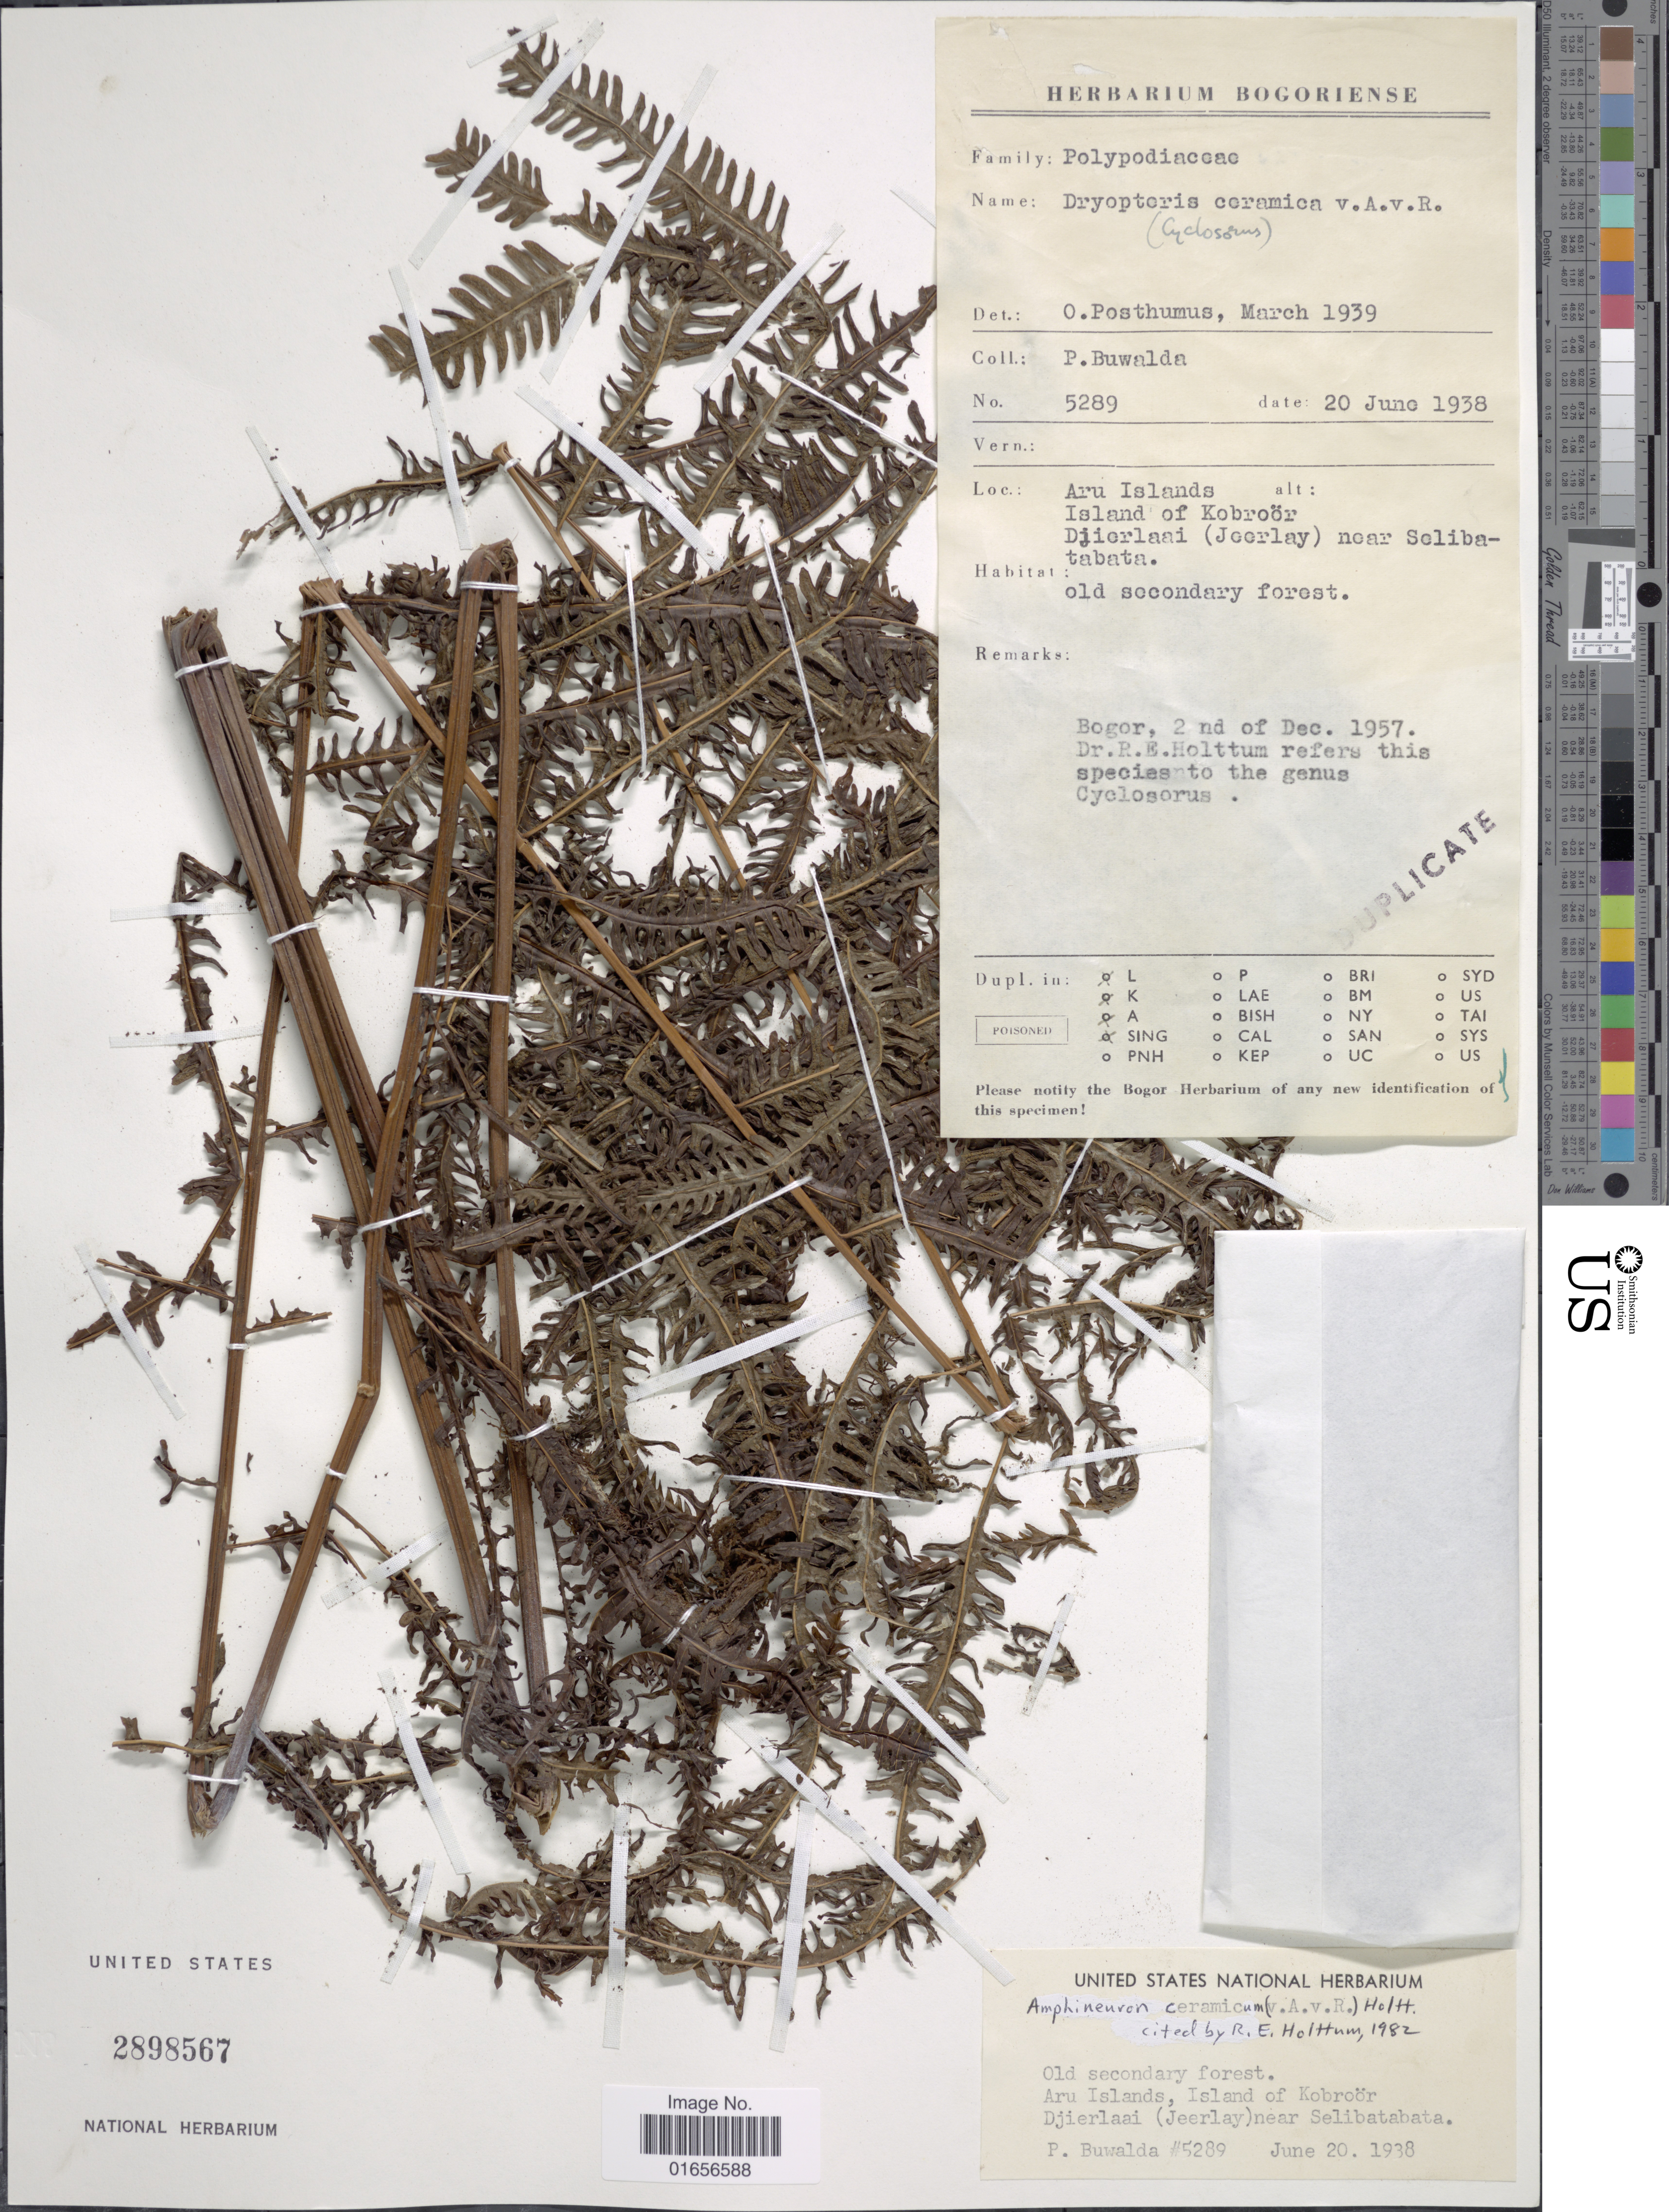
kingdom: Plantae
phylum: Tracheophyta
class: Polypodiopsida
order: Polypodiales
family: Thelypteridaceae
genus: Amphineuron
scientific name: Amphineuron ceramicum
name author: (Alderw.) Holttum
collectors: P. Buwalda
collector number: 5289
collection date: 1938-06-20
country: Indonesia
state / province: Maluku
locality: Aru Islands, Island of Kobroör, Djierlaai (Jeerlay) near Selibatabata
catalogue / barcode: US 2898567